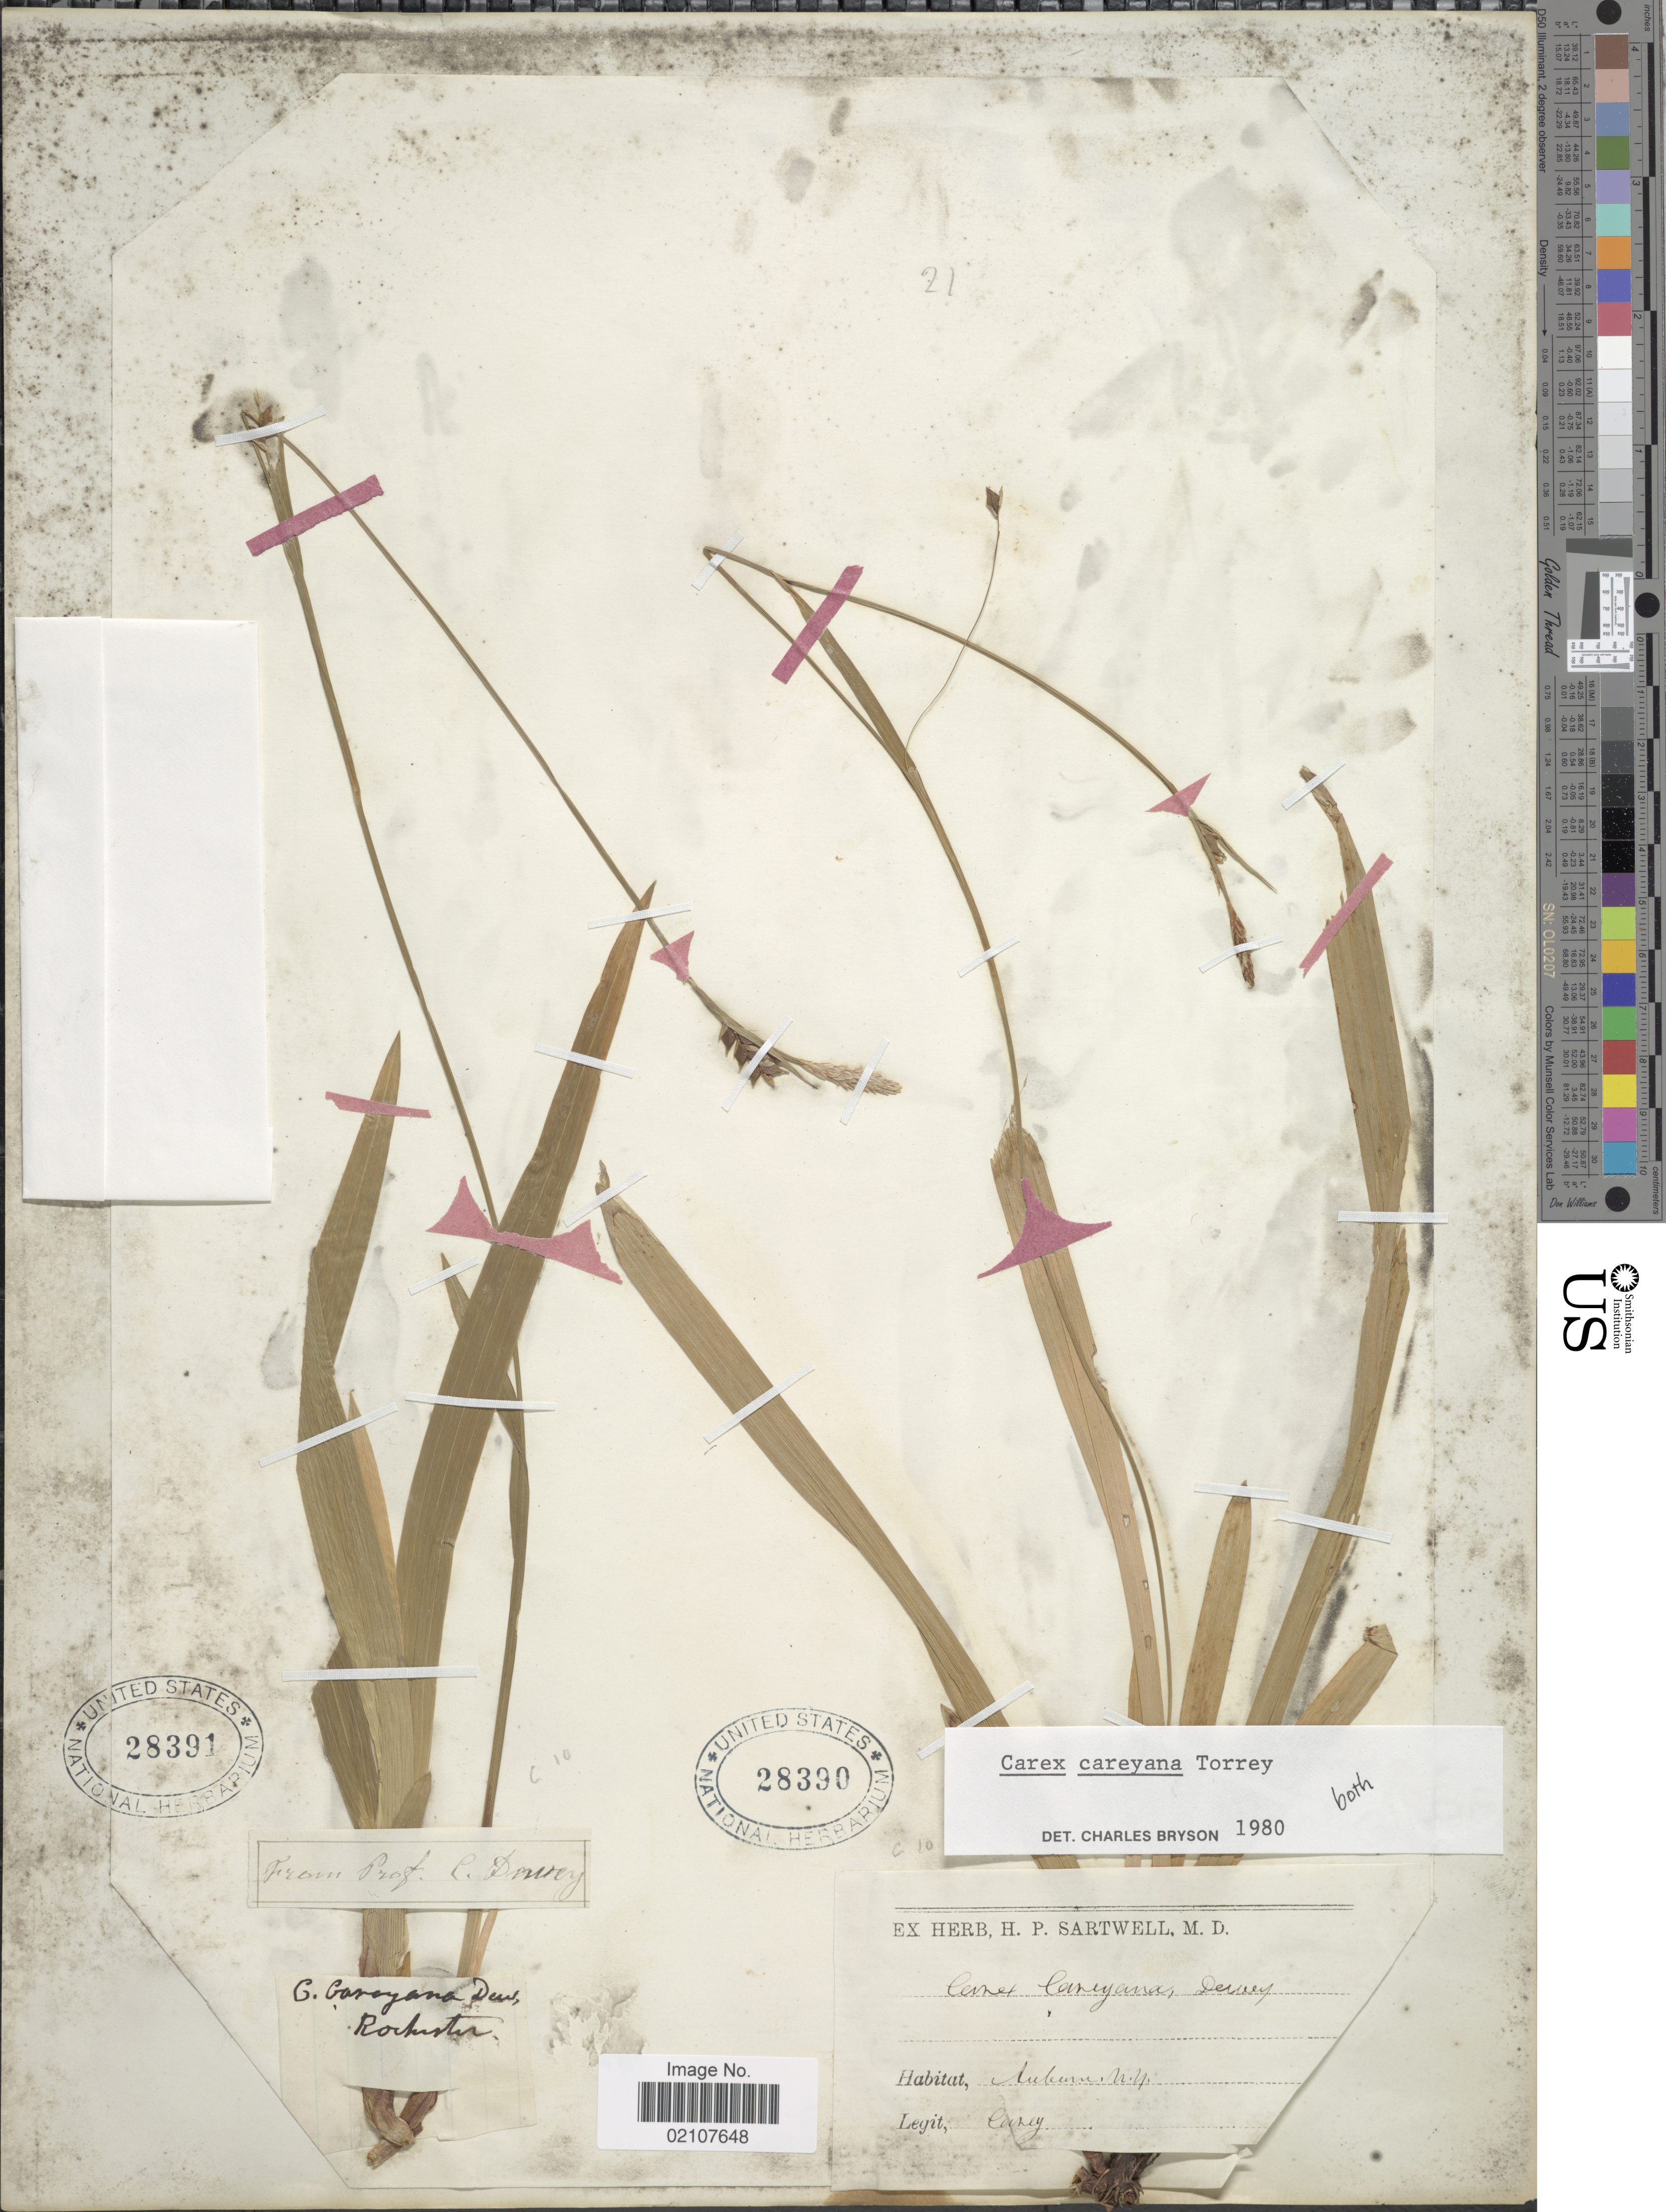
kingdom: Plantae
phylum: Tracheophyta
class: Liliopsida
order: Poales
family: Cyperaceae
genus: Carex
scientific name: Carex careyana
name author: Torr. ex Dewey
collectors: C. Dewey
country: United States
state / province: New York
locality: Rochester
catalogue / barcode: US 28391